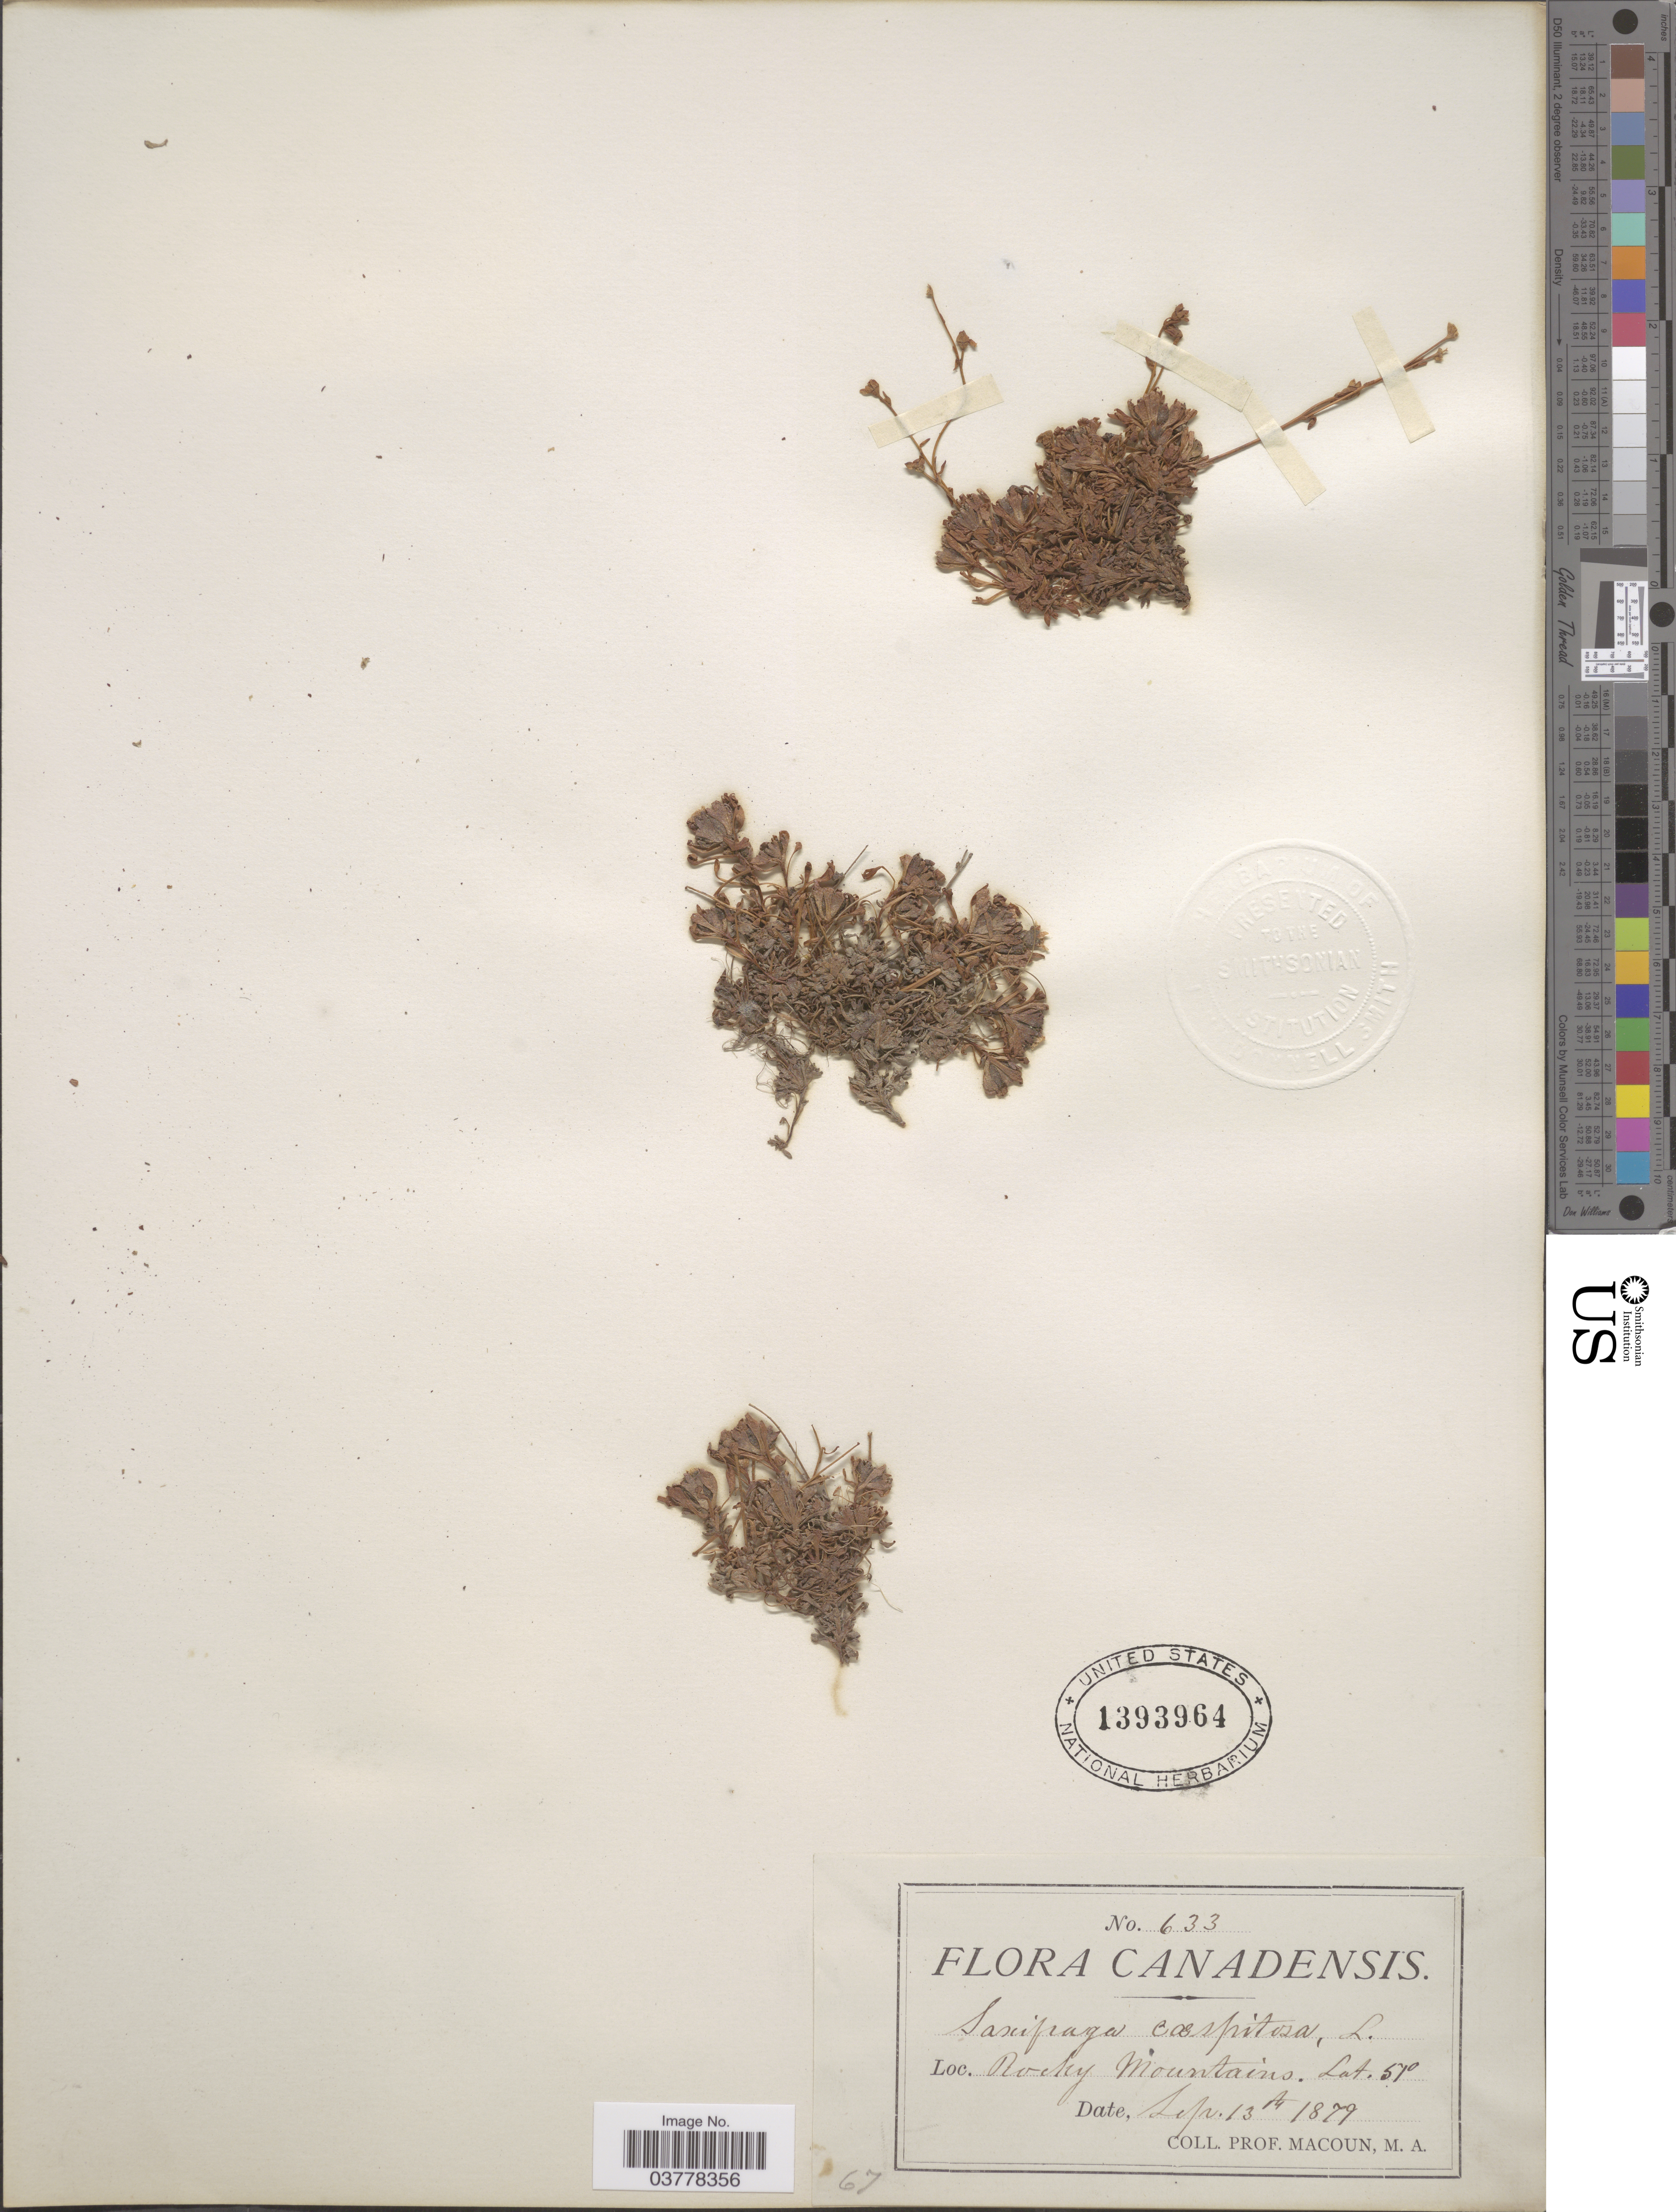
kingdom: Plantae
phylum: Tracheophyta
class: Magnoliopsida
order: Saxifragales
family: Saxifragaceae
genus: Saxifraga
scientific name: Saxifraga caespitosa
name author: L.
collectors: Prof. Macoun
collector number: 633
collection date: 1879-09-13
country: Canada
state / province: Alberta/ British Columbia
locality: Rocky Mountains.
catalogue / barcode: US 1393964